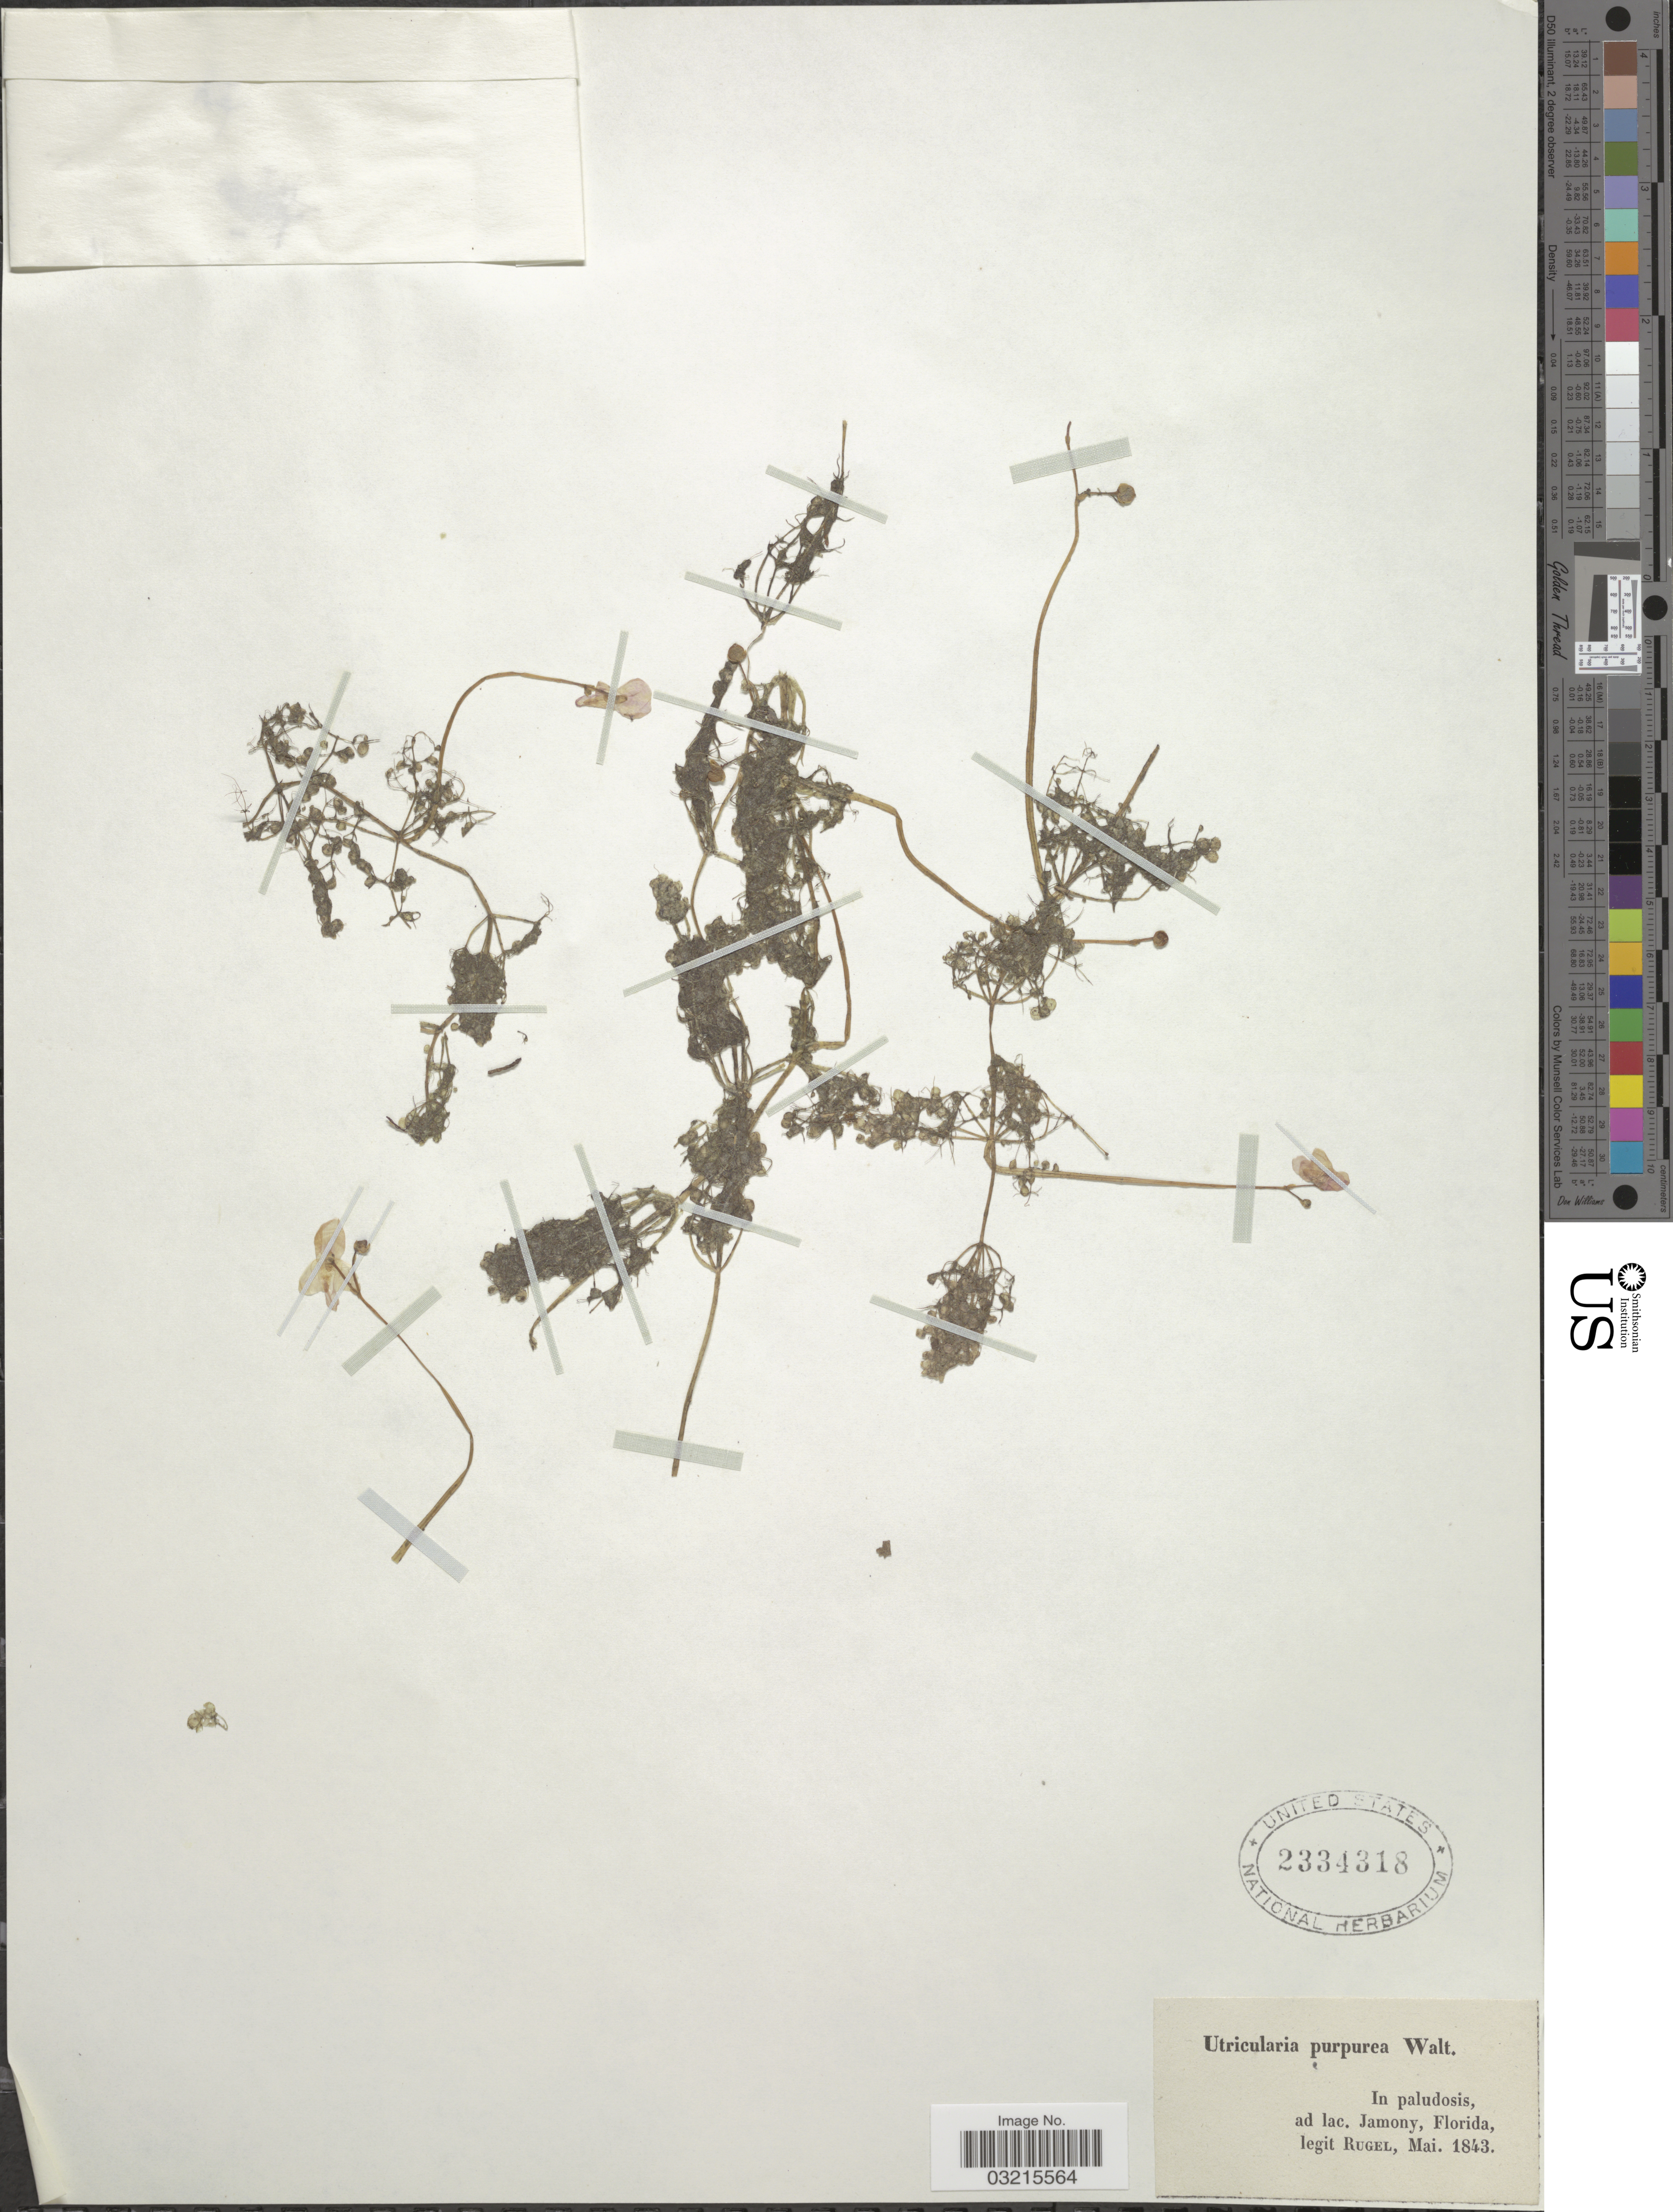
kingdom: Plantae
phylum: Tracheophyta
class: Magnoliopsida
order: Lamiales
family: Lentibulariaceae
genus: Utricularia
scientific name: Utricularia purpurea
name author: Walter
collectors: Rugel, --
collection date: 1843-05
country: United States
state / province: Florida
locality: In paludosis, ad lac. Jamony.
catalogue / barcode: US 2334318